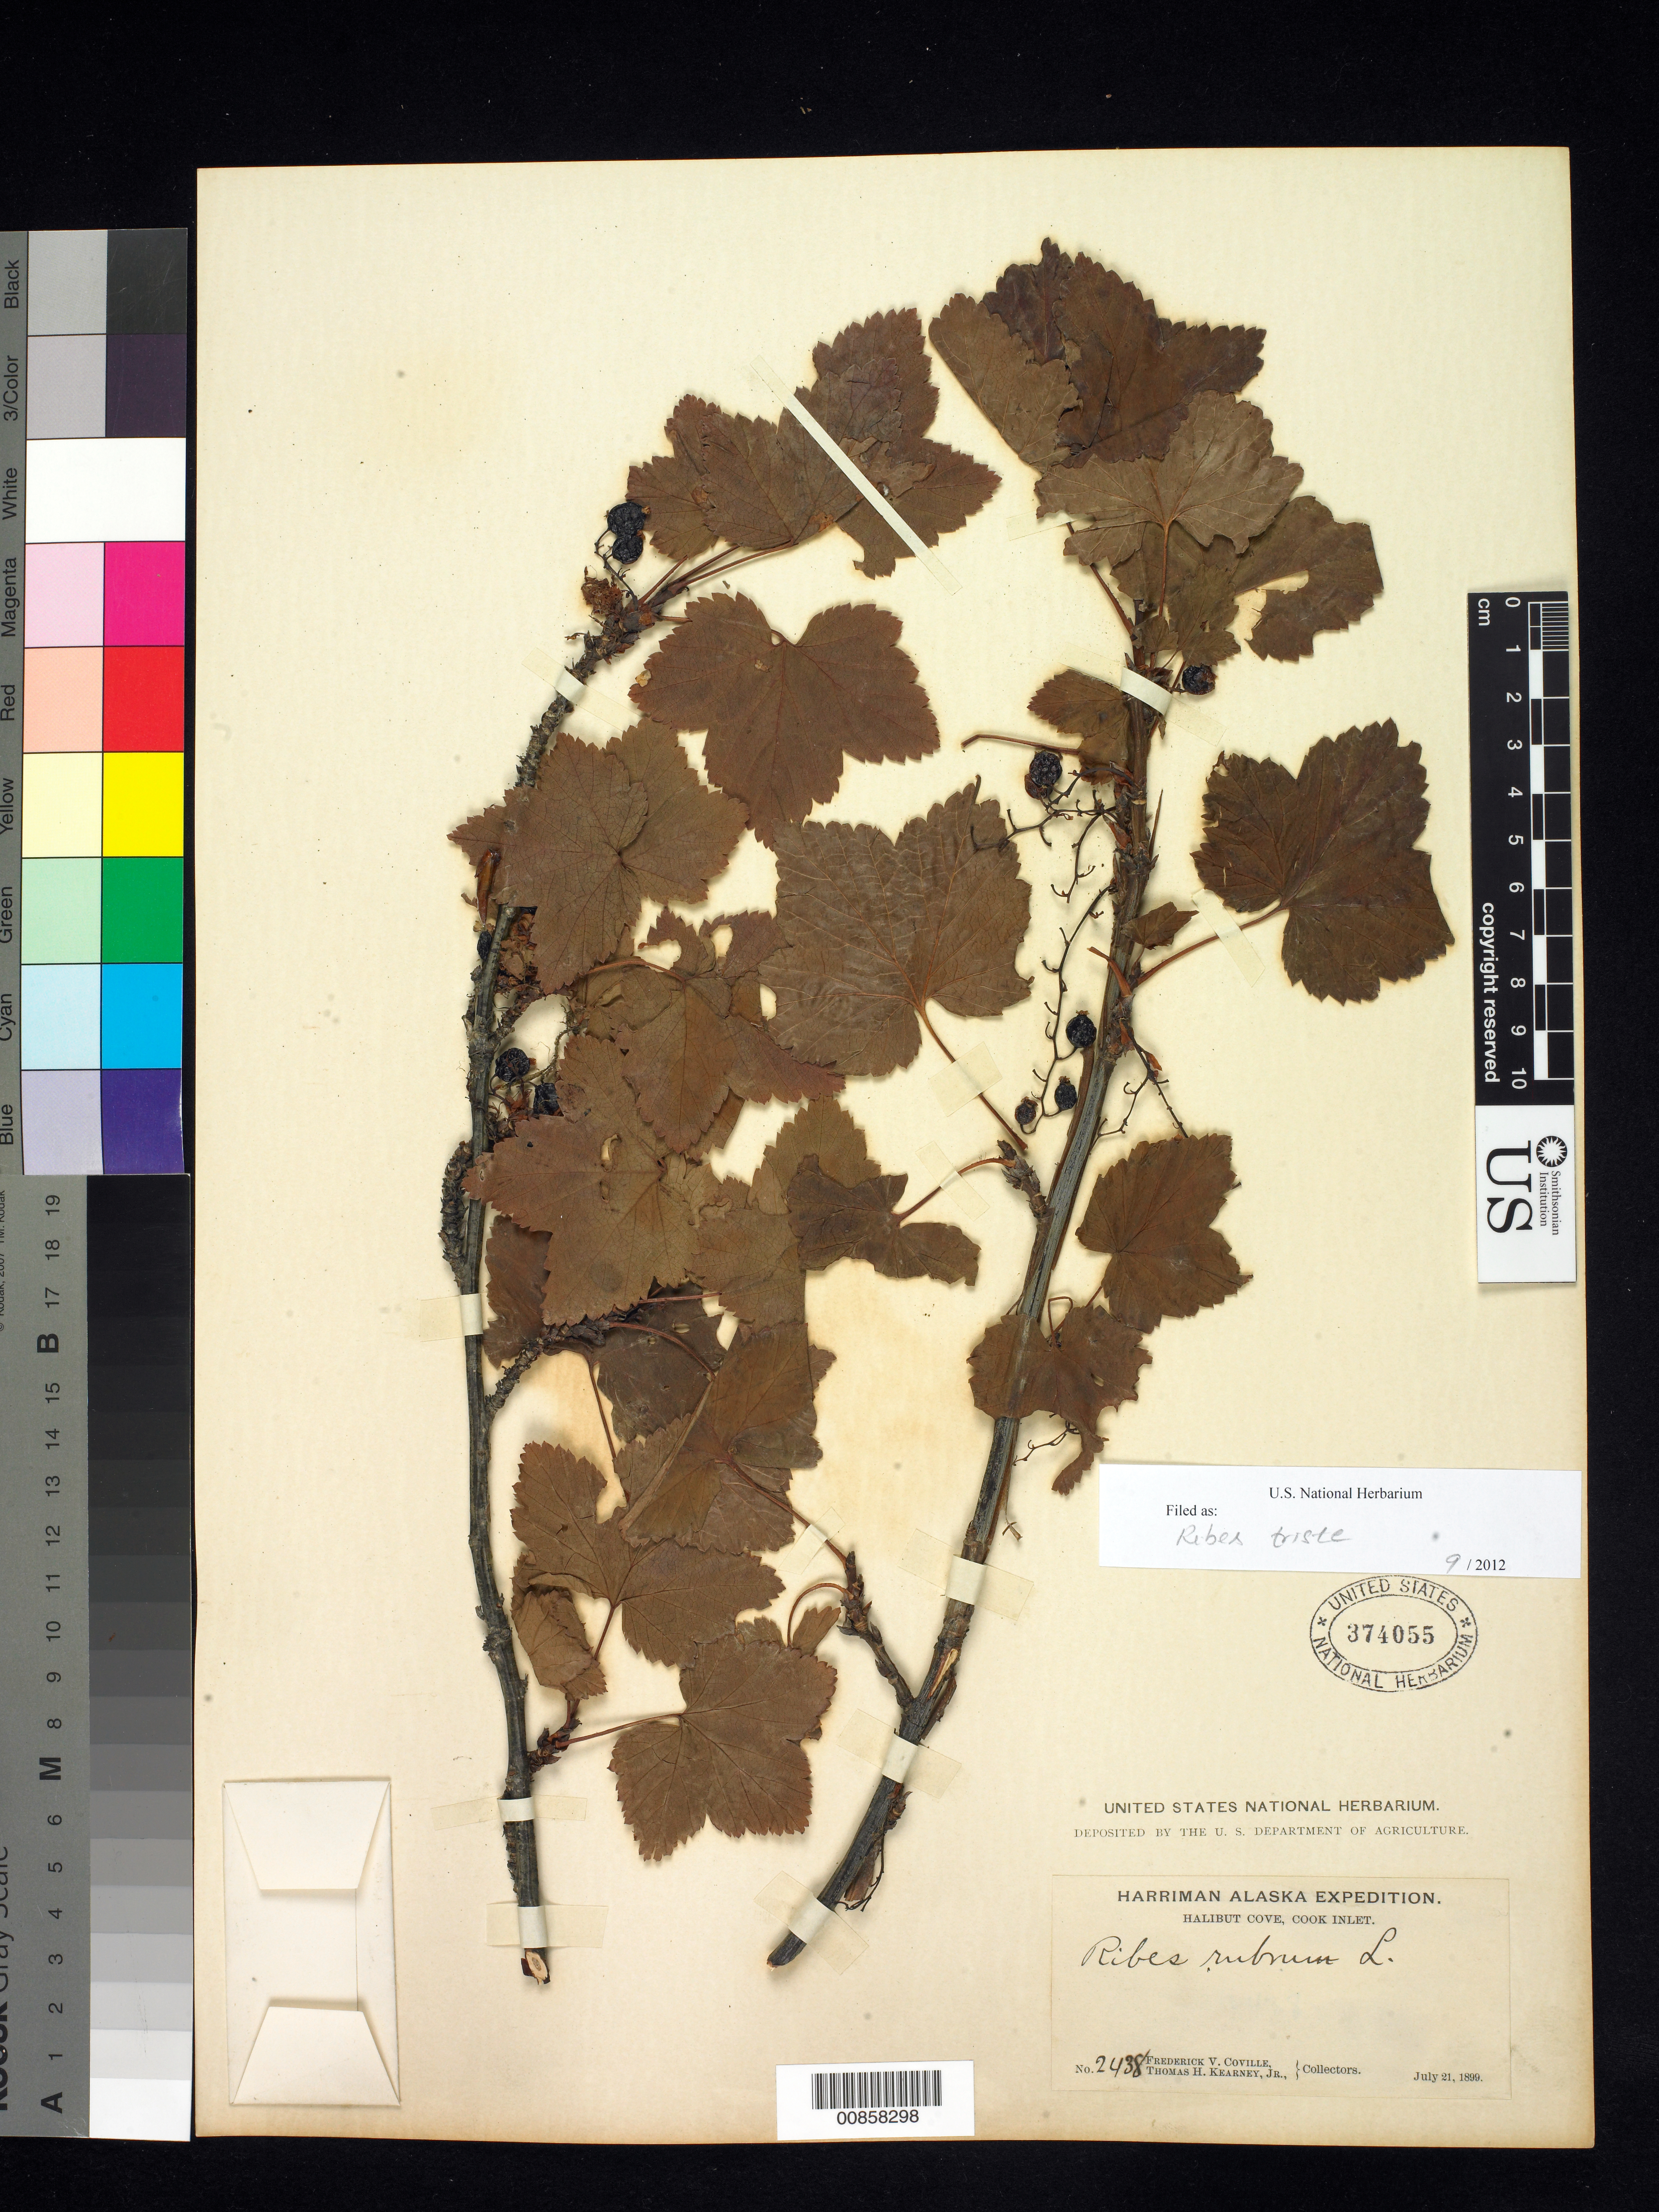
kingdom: Plantae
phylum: Tracheophyta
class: Magnoliopsida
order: Saxifragales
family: Grossulariaceae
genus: Ribes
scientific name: Ribes triste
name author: Pall.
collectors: F. V. Coville & T. H. Kearney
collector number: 2438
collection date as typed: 21 Jul 1899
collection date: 1899-07-21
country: United States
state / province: Alaska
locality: Halibut Cove, Cook Inlet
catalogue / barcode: US 374055